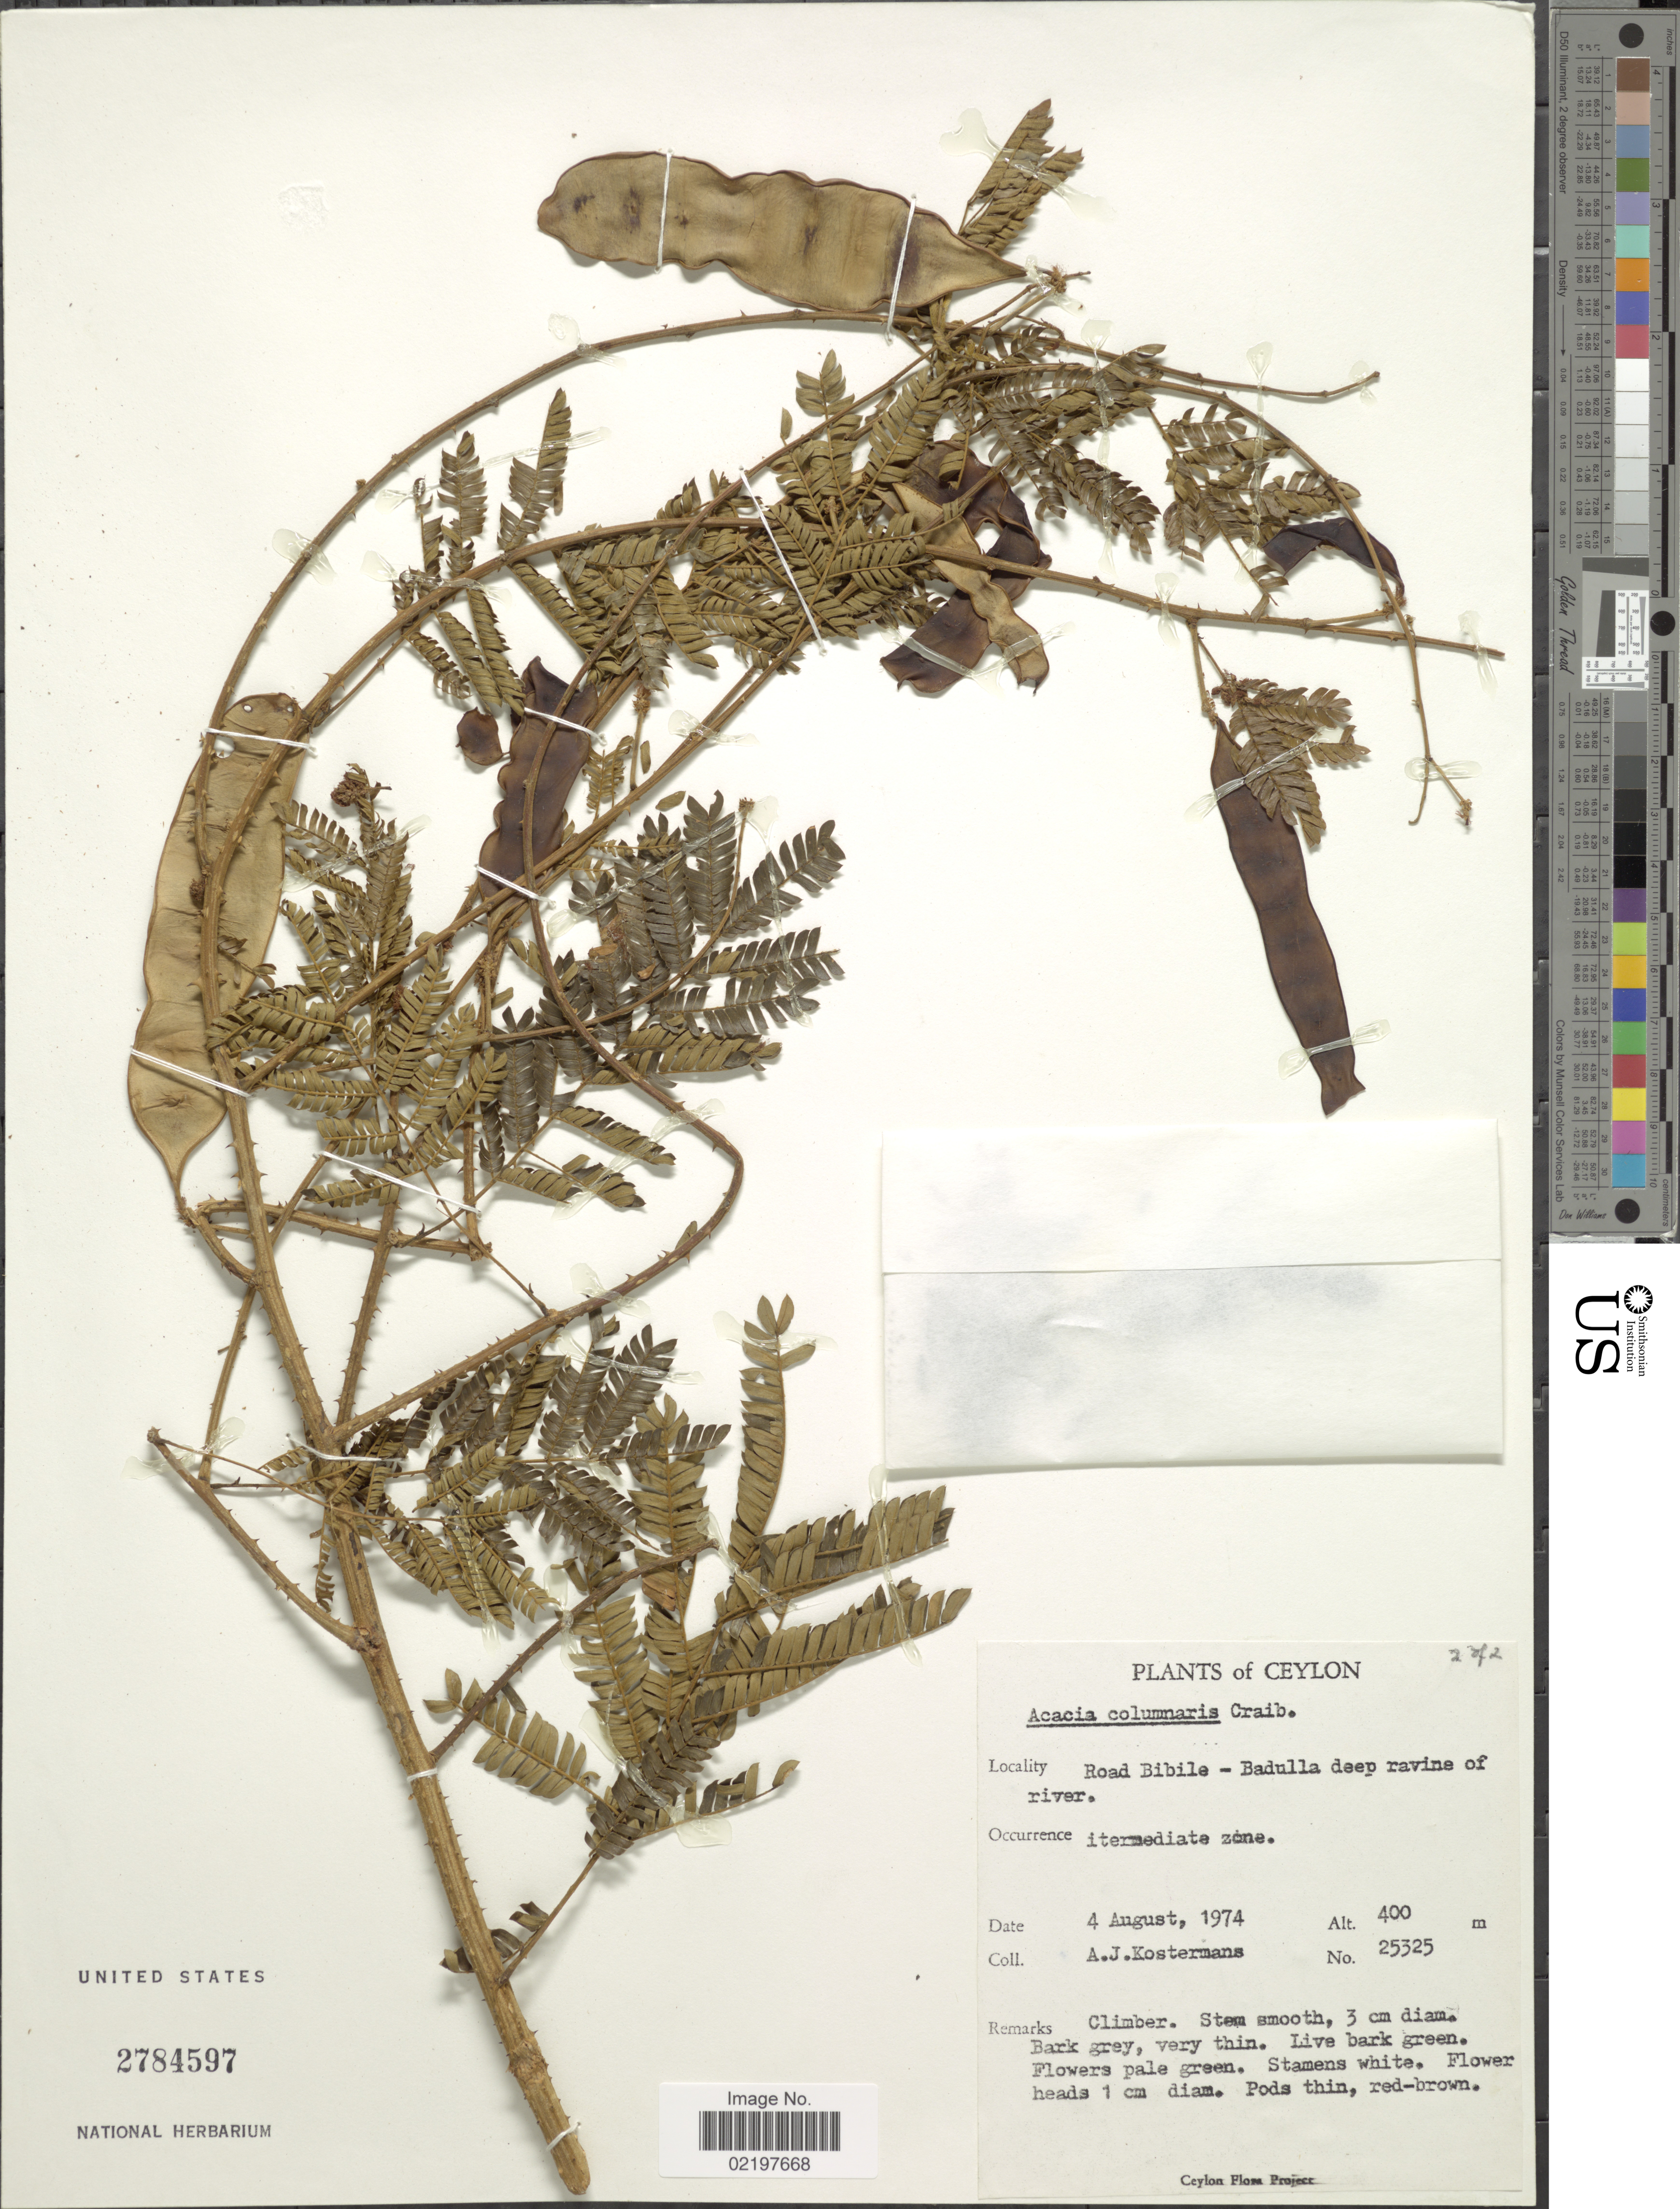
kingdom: Plantae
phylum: Tracheophyta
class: Magnoliopsida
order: Fabales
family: Fabaceae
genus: Senegalia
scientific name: Senegalia caesia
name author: (L.) Maslin et al.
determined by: Strong, M. T., (US), Smithsonian Institution - National Museum of Natural History (UNITED STATES)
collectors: A. J. G. Kostermans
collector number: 25325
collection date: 1974-08-04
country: Sri Lanka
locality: Ceylon, Road Bibile-Badulla deep ravine of river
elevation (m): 400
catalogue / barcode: US 2784597